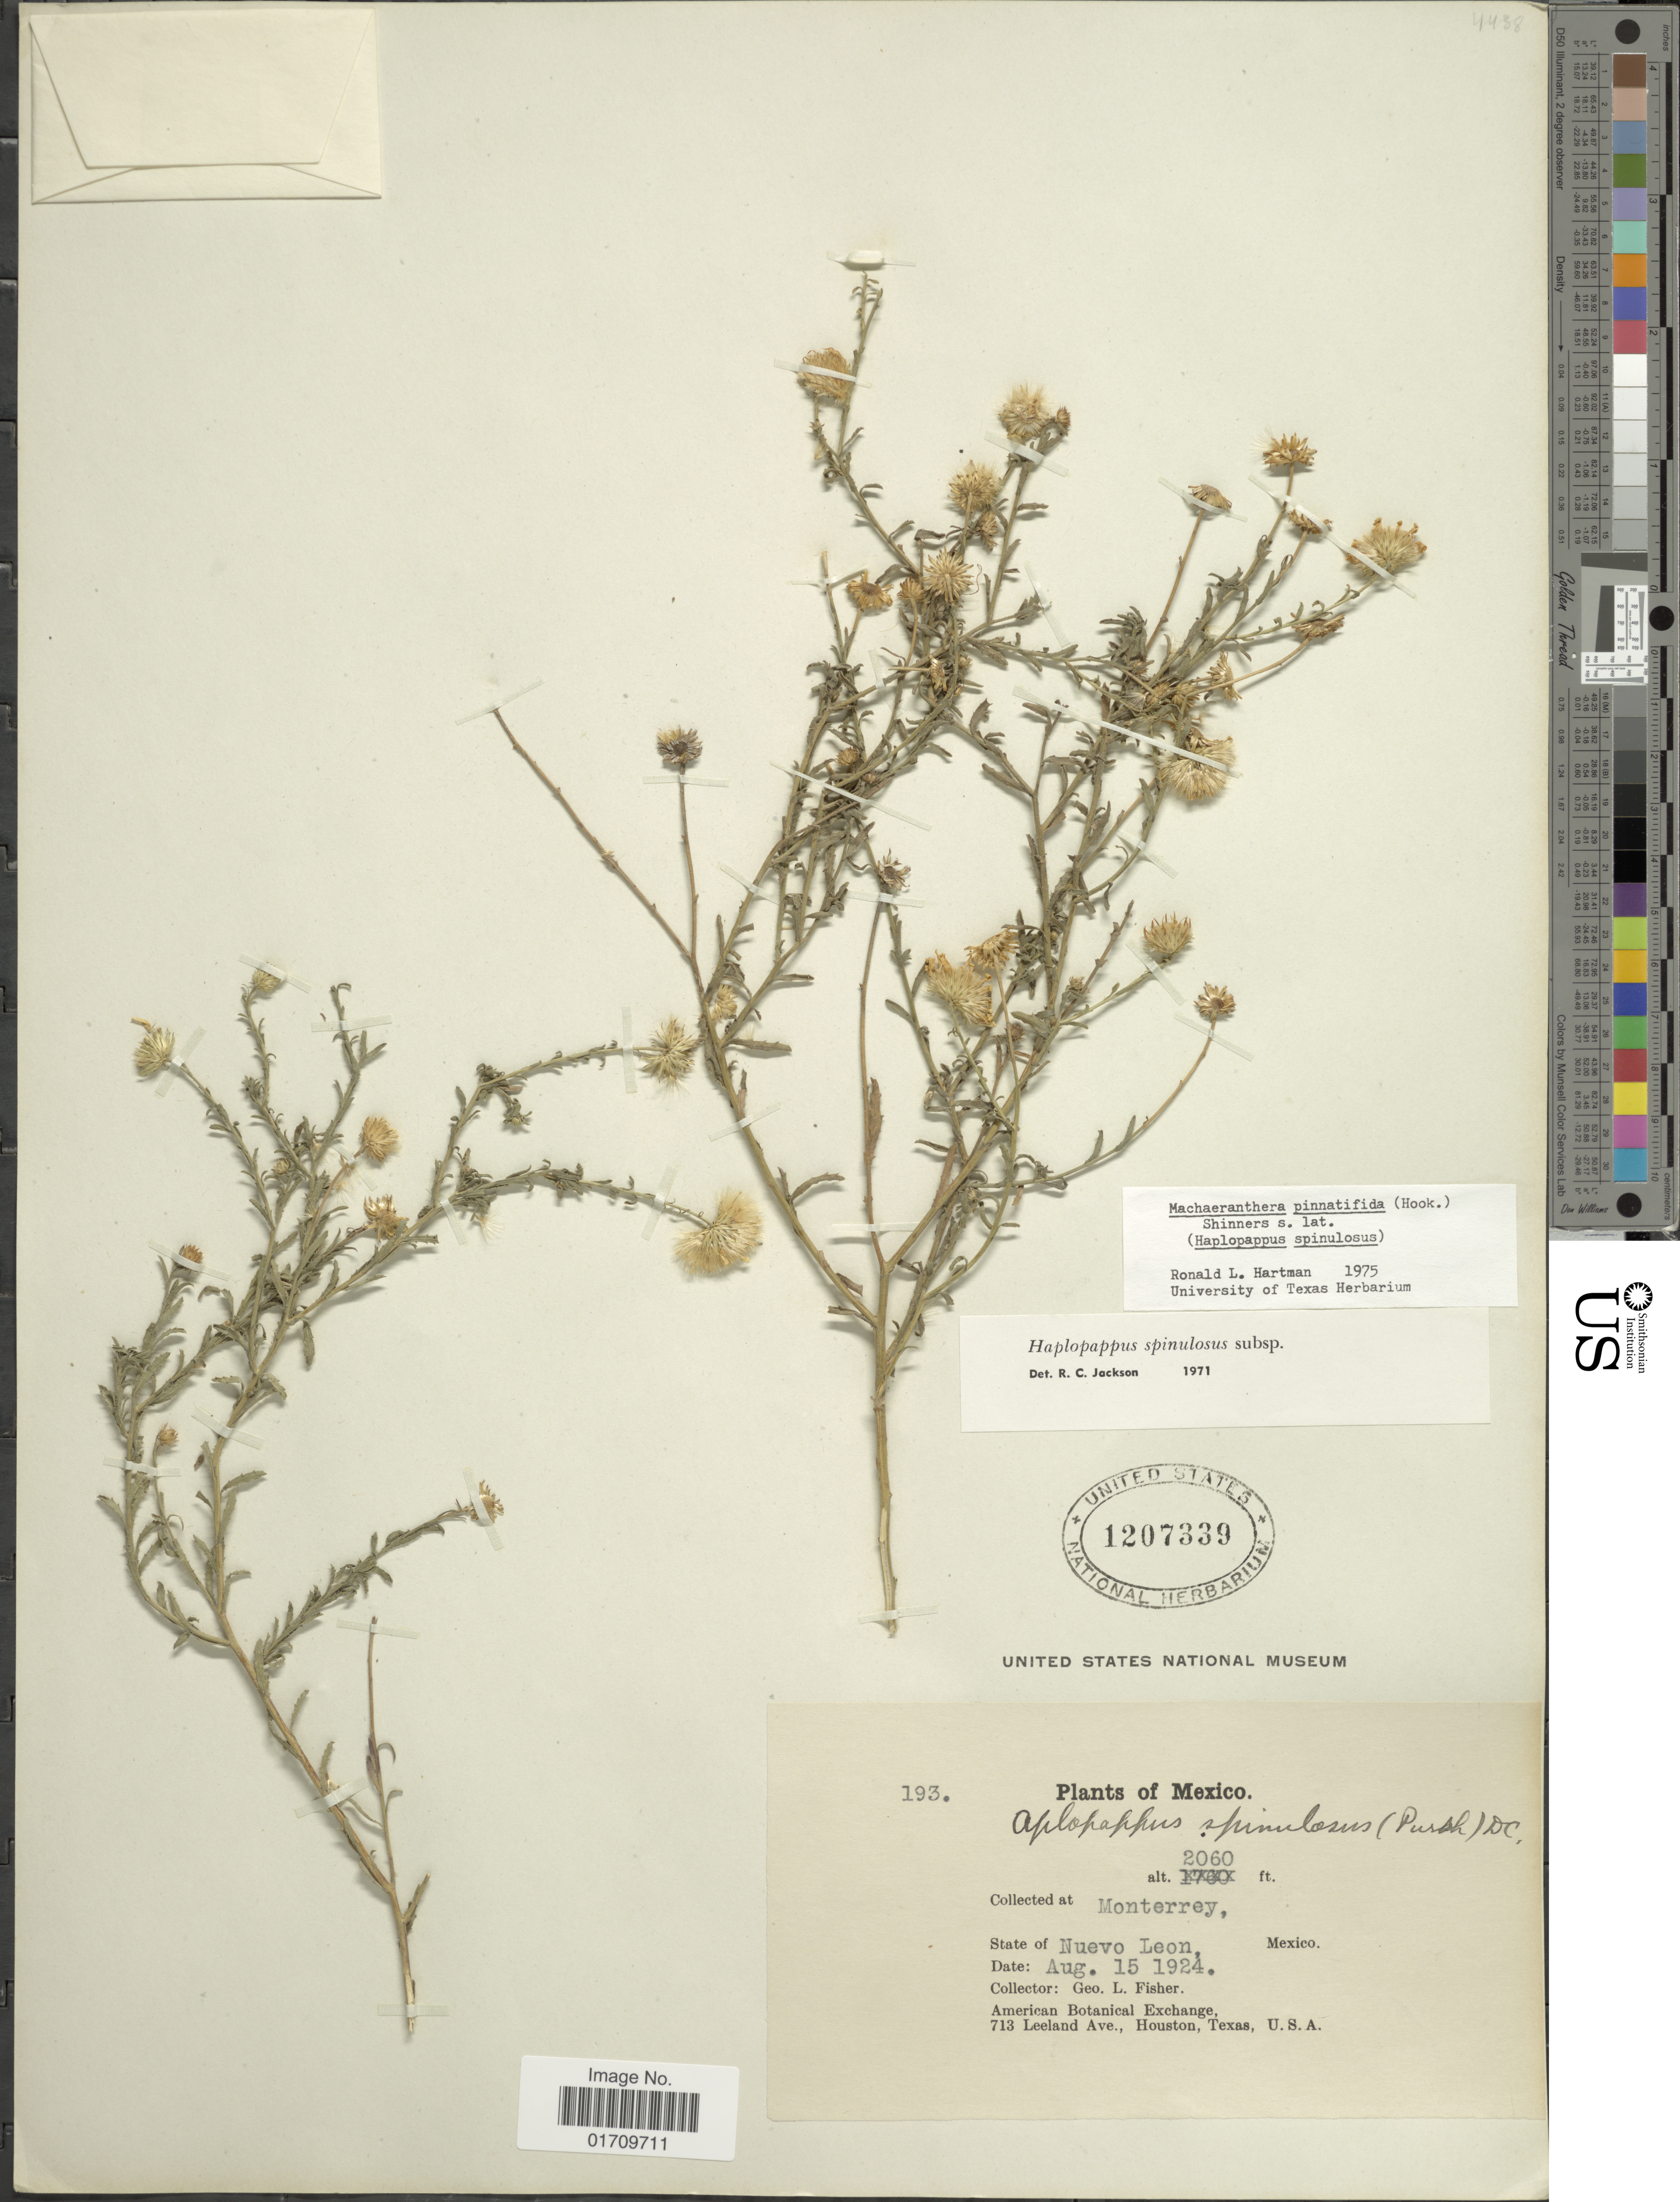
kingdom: Plantae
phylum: Tracheophyta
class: Magnoliopsida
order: Asterales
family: Asteraceae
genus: Machaeranthera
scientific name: Machaeranthera pinnatifida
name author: (Hook.) Shinners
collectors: G. L. Fisher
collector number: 193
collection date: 1924-08-15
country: Mexico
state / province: Nuevo León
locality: Monterrey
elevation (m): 628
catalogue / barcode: US 1207339